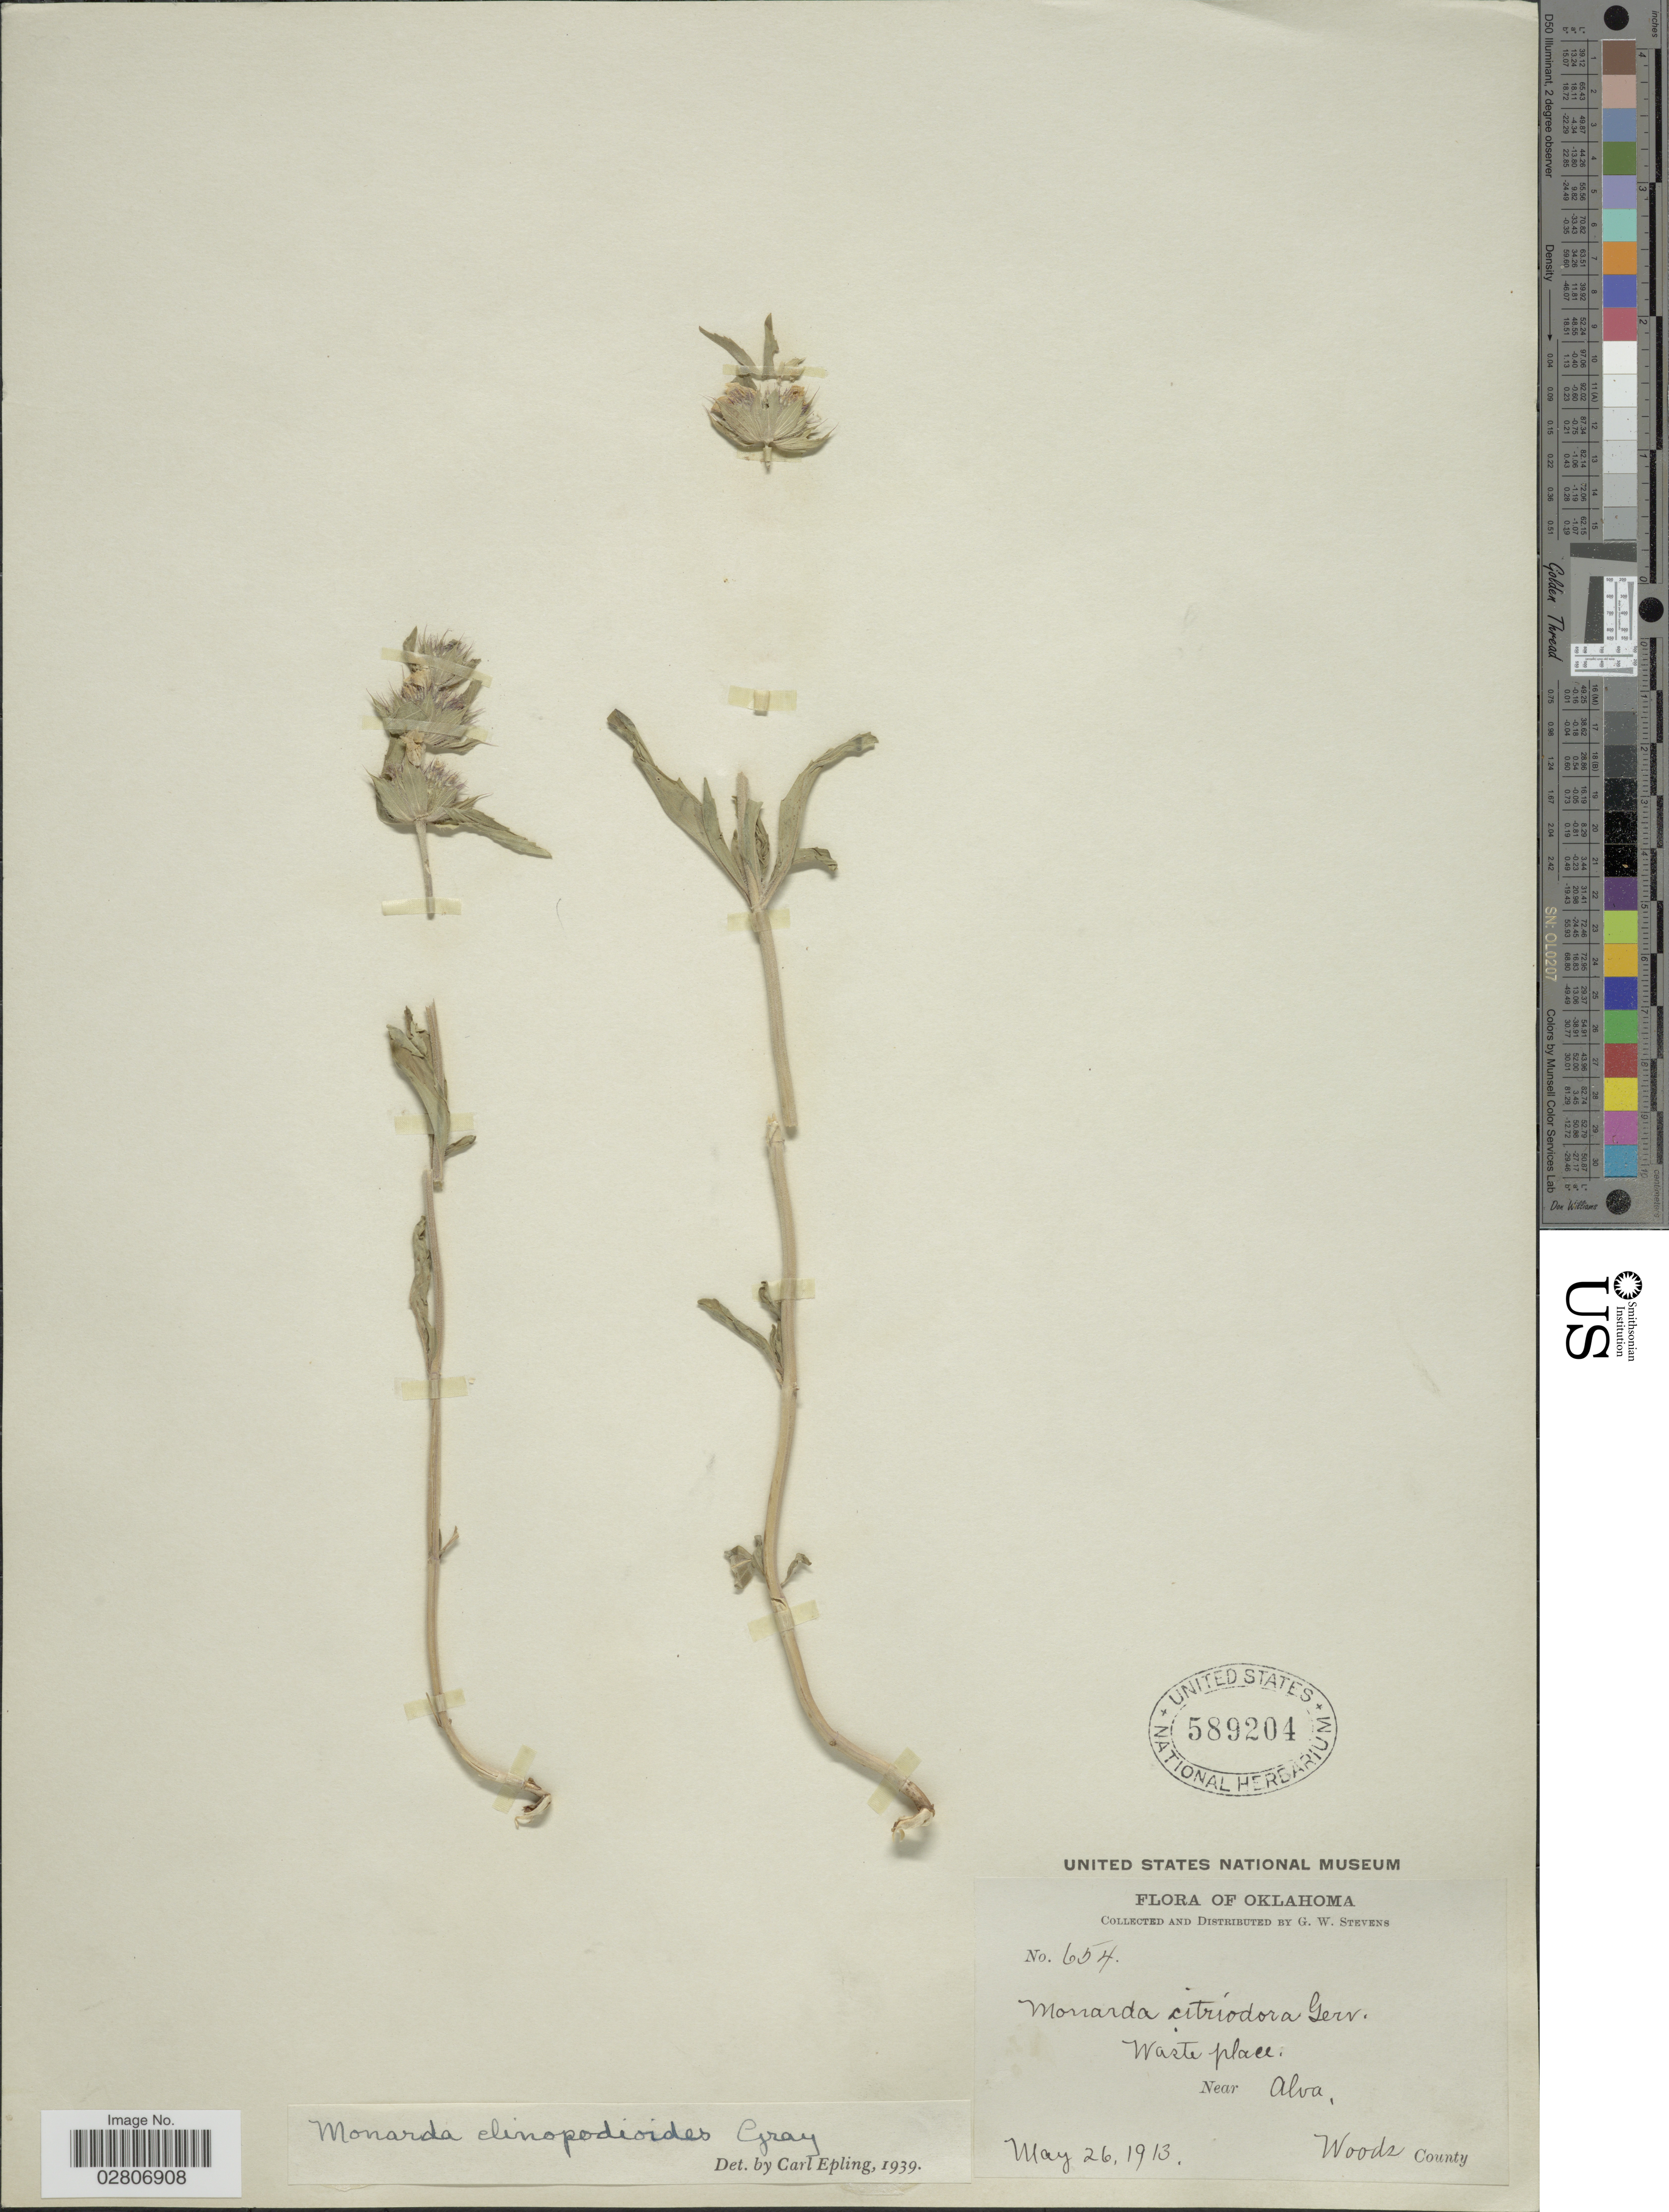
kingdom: Plantae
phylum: Tracheophyta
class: Magnoliopsida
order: Lamiales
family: Lamiaceae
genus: Monarda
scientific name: Monarda clinopodioides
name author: A. Gray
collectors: G. W. Stevens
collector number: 654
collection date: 1913-05-26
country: United States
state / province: Oklahoma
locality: Waste place, Near Alva. Woods County.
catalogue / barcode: US 589204